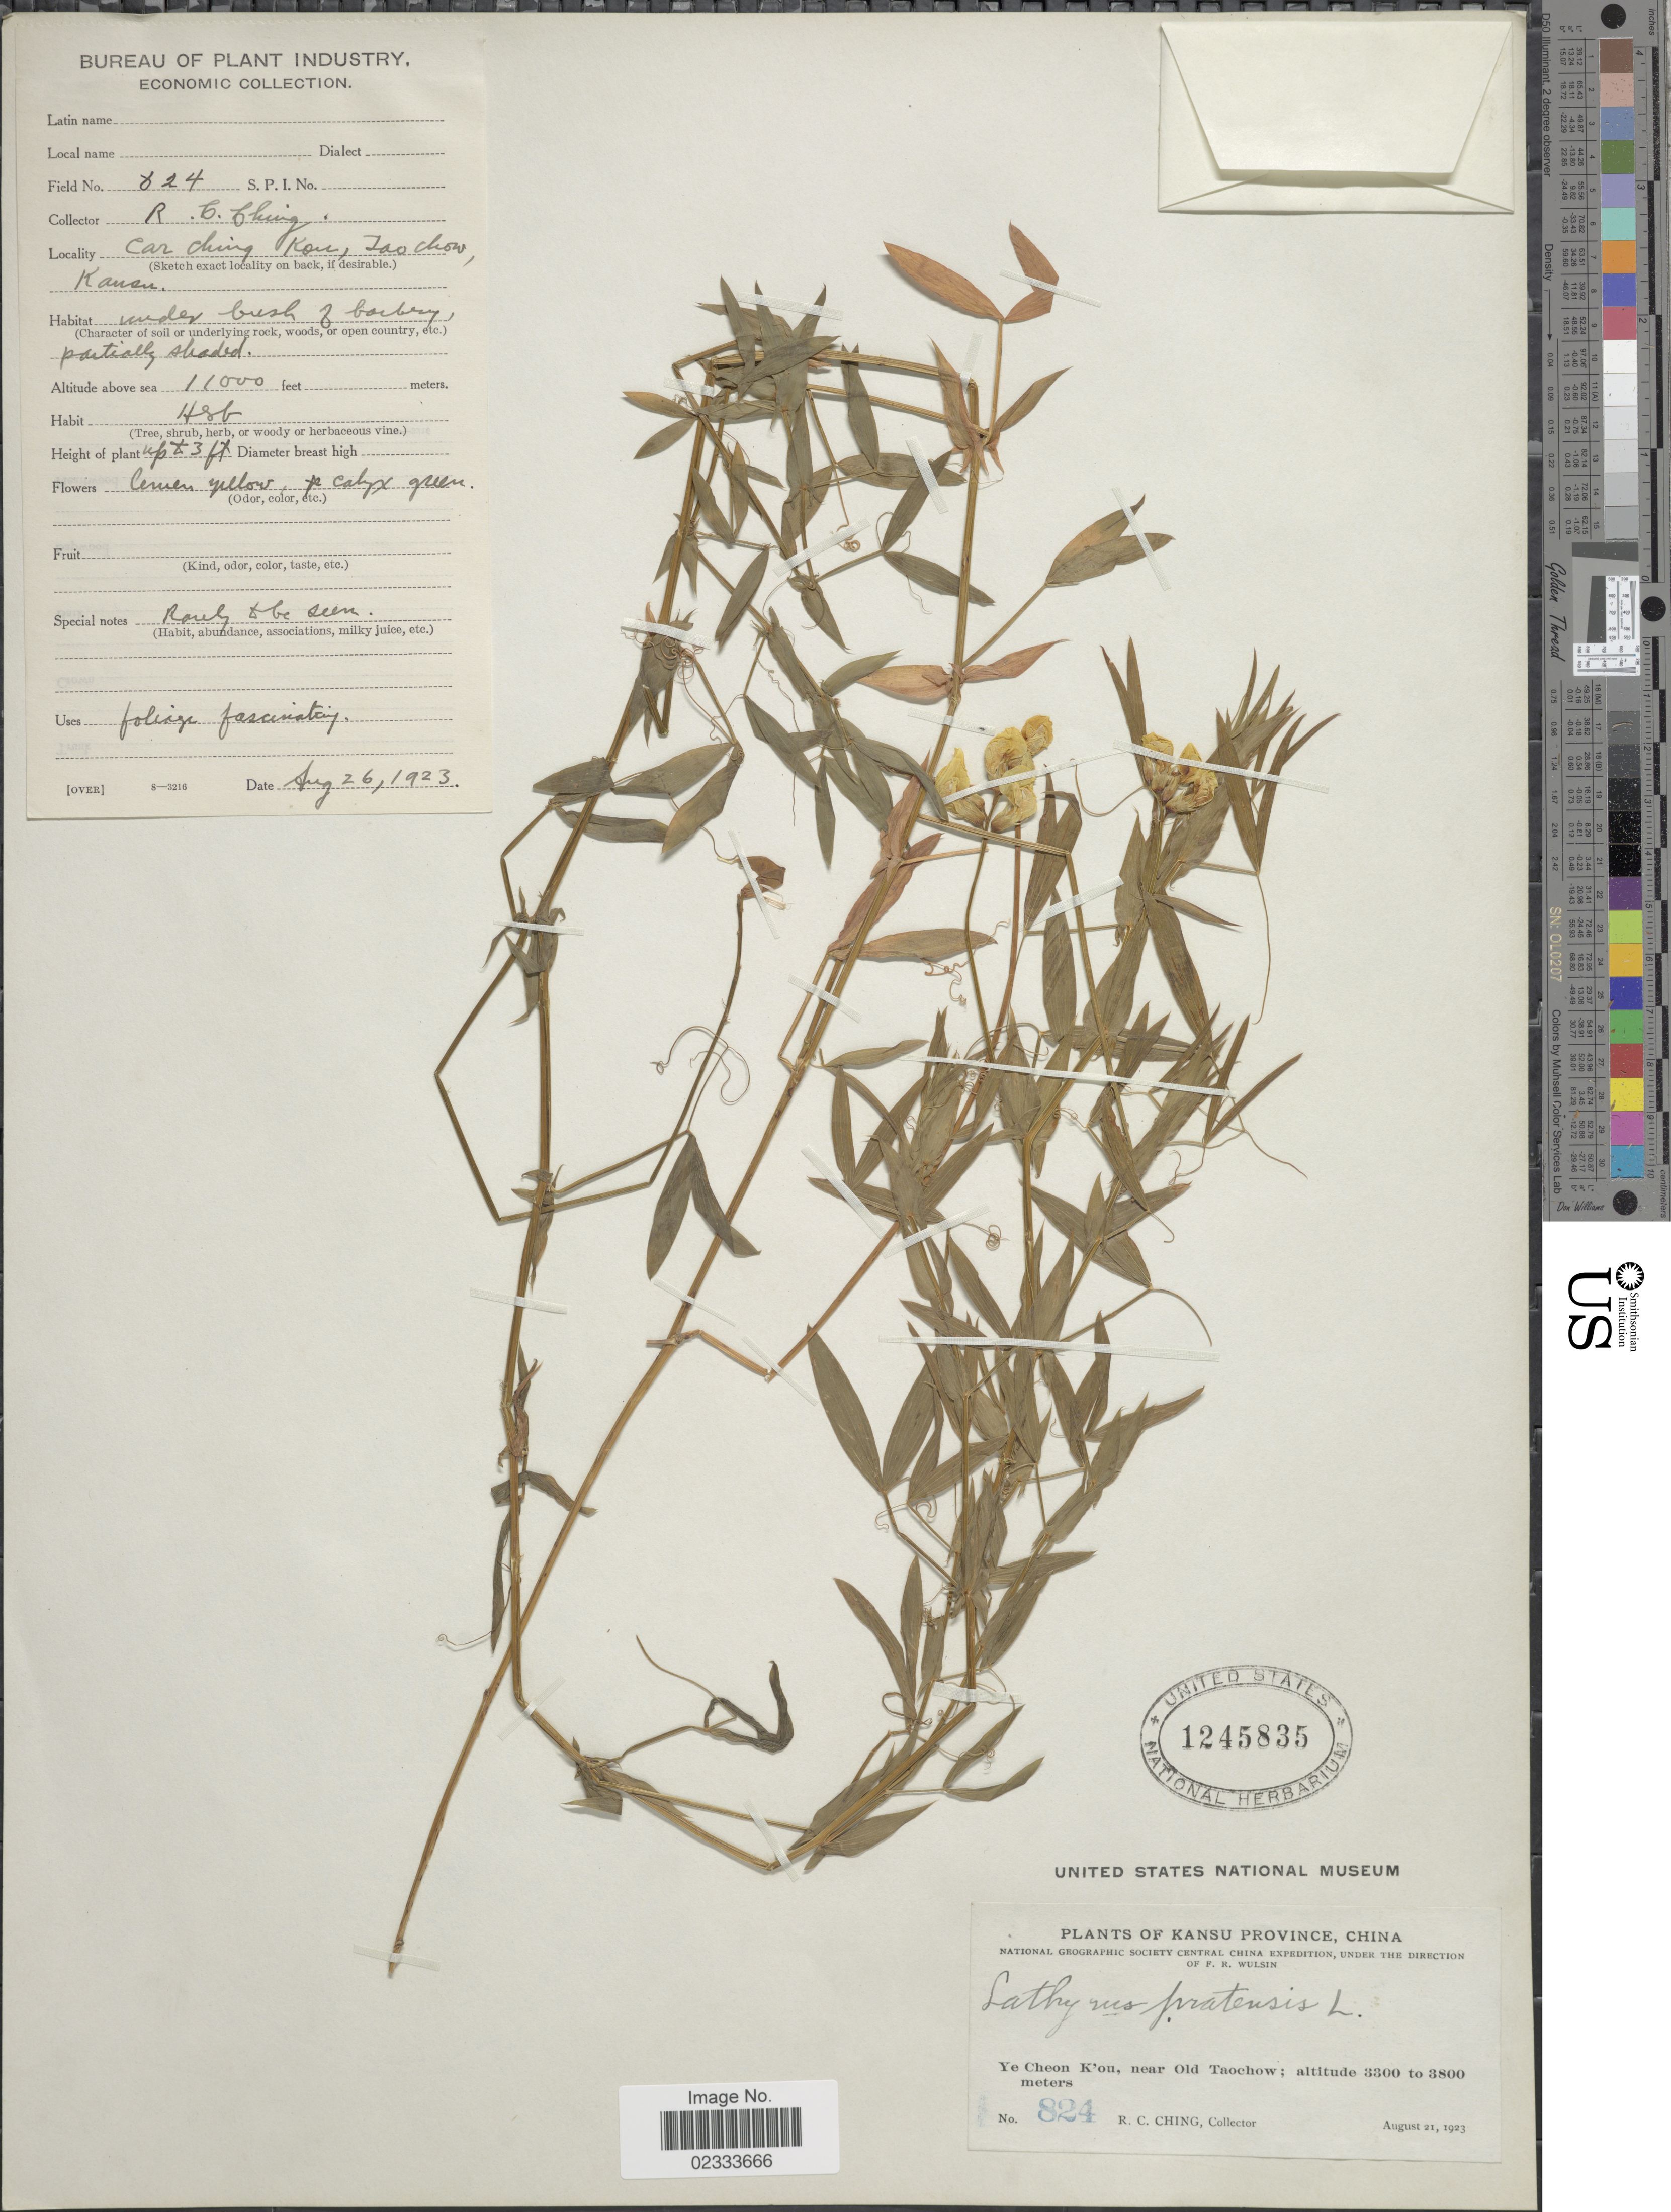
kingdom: Plantae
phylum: Tracheophyta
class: Magnoliopsida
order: Fabales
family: Fabaceae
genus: Lathyrus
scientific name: Lathyrus pratensis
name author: L.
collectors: R. C. Ching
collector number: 824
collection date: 1923-08-26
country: China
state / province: Gansu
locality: Car Ching Kou, Tao Chow, Kansu, Ye Cheon K'ou, near Old Taochow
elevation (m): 3353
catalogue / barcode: US 1245835